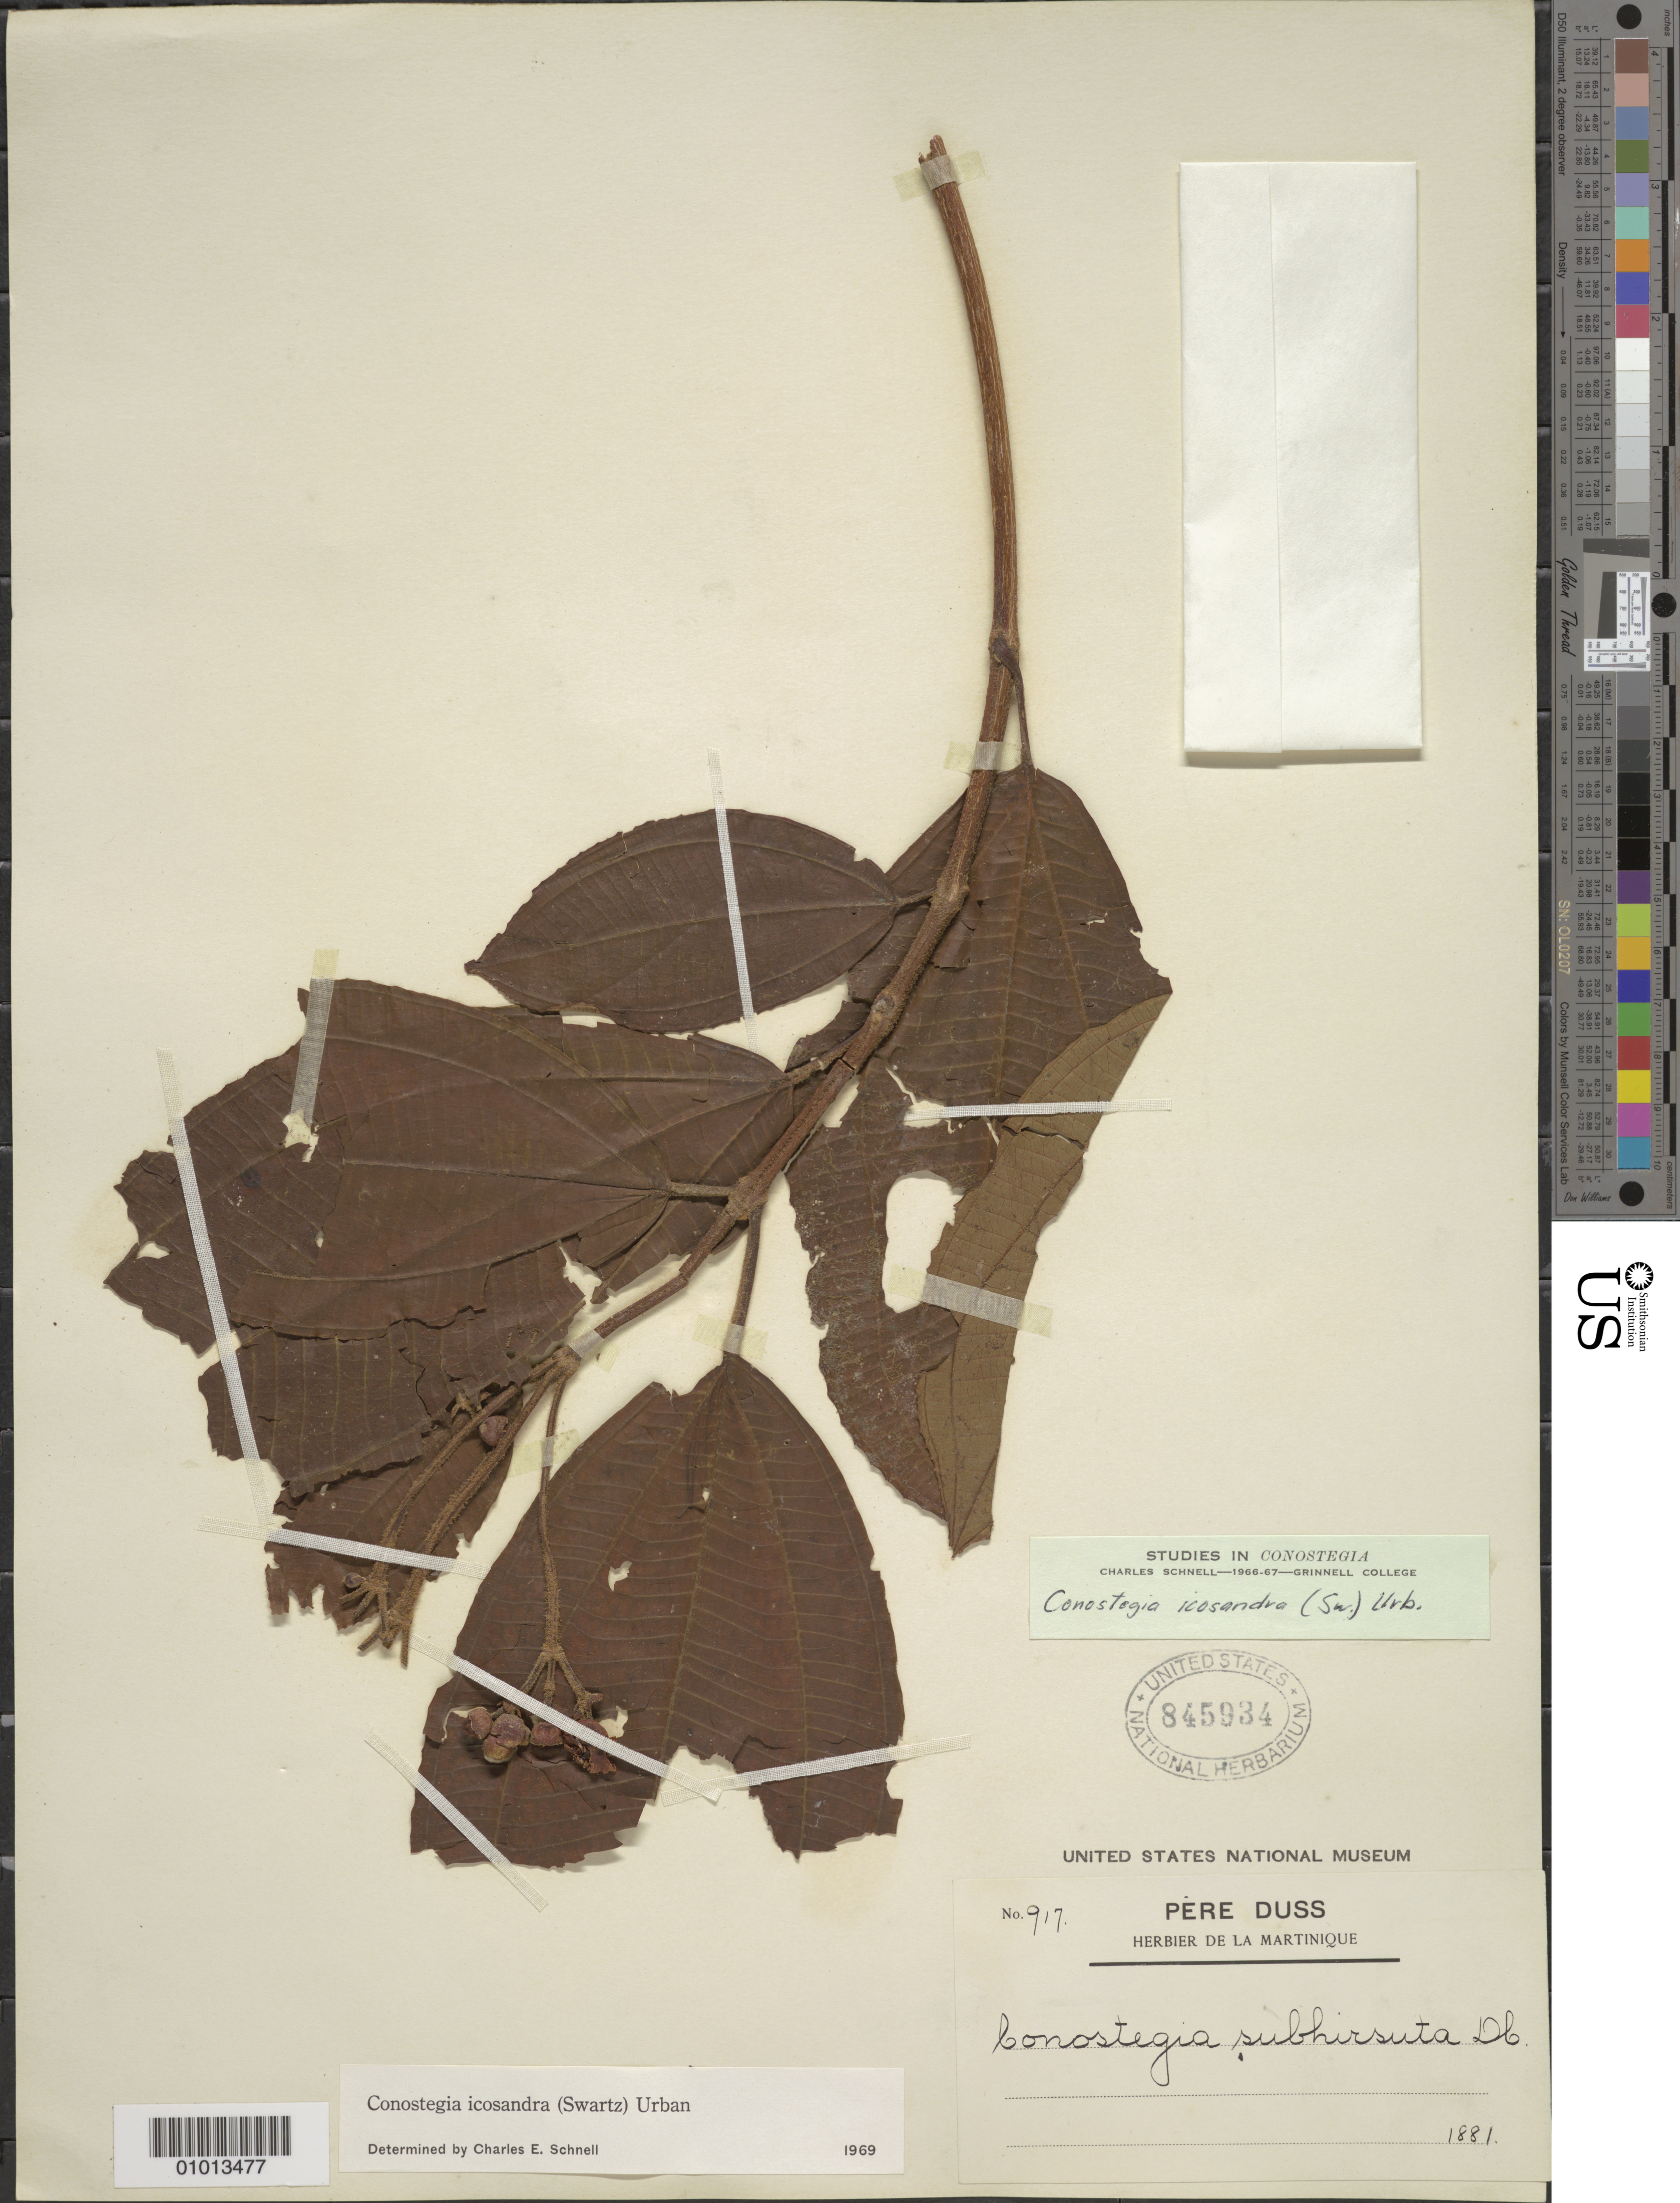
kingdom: Plantae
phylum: Tracheophyta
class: Magnoliopsida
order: Myrtales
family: Melastomataceae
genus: Conostegia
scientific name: Conostegia icosandra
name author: (Sw.) Urb.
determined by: Schnell, C. E.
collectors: Père Duss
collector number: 917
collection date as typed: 1881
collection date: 1881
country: Martinique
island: Martinique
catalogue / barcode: US 845934